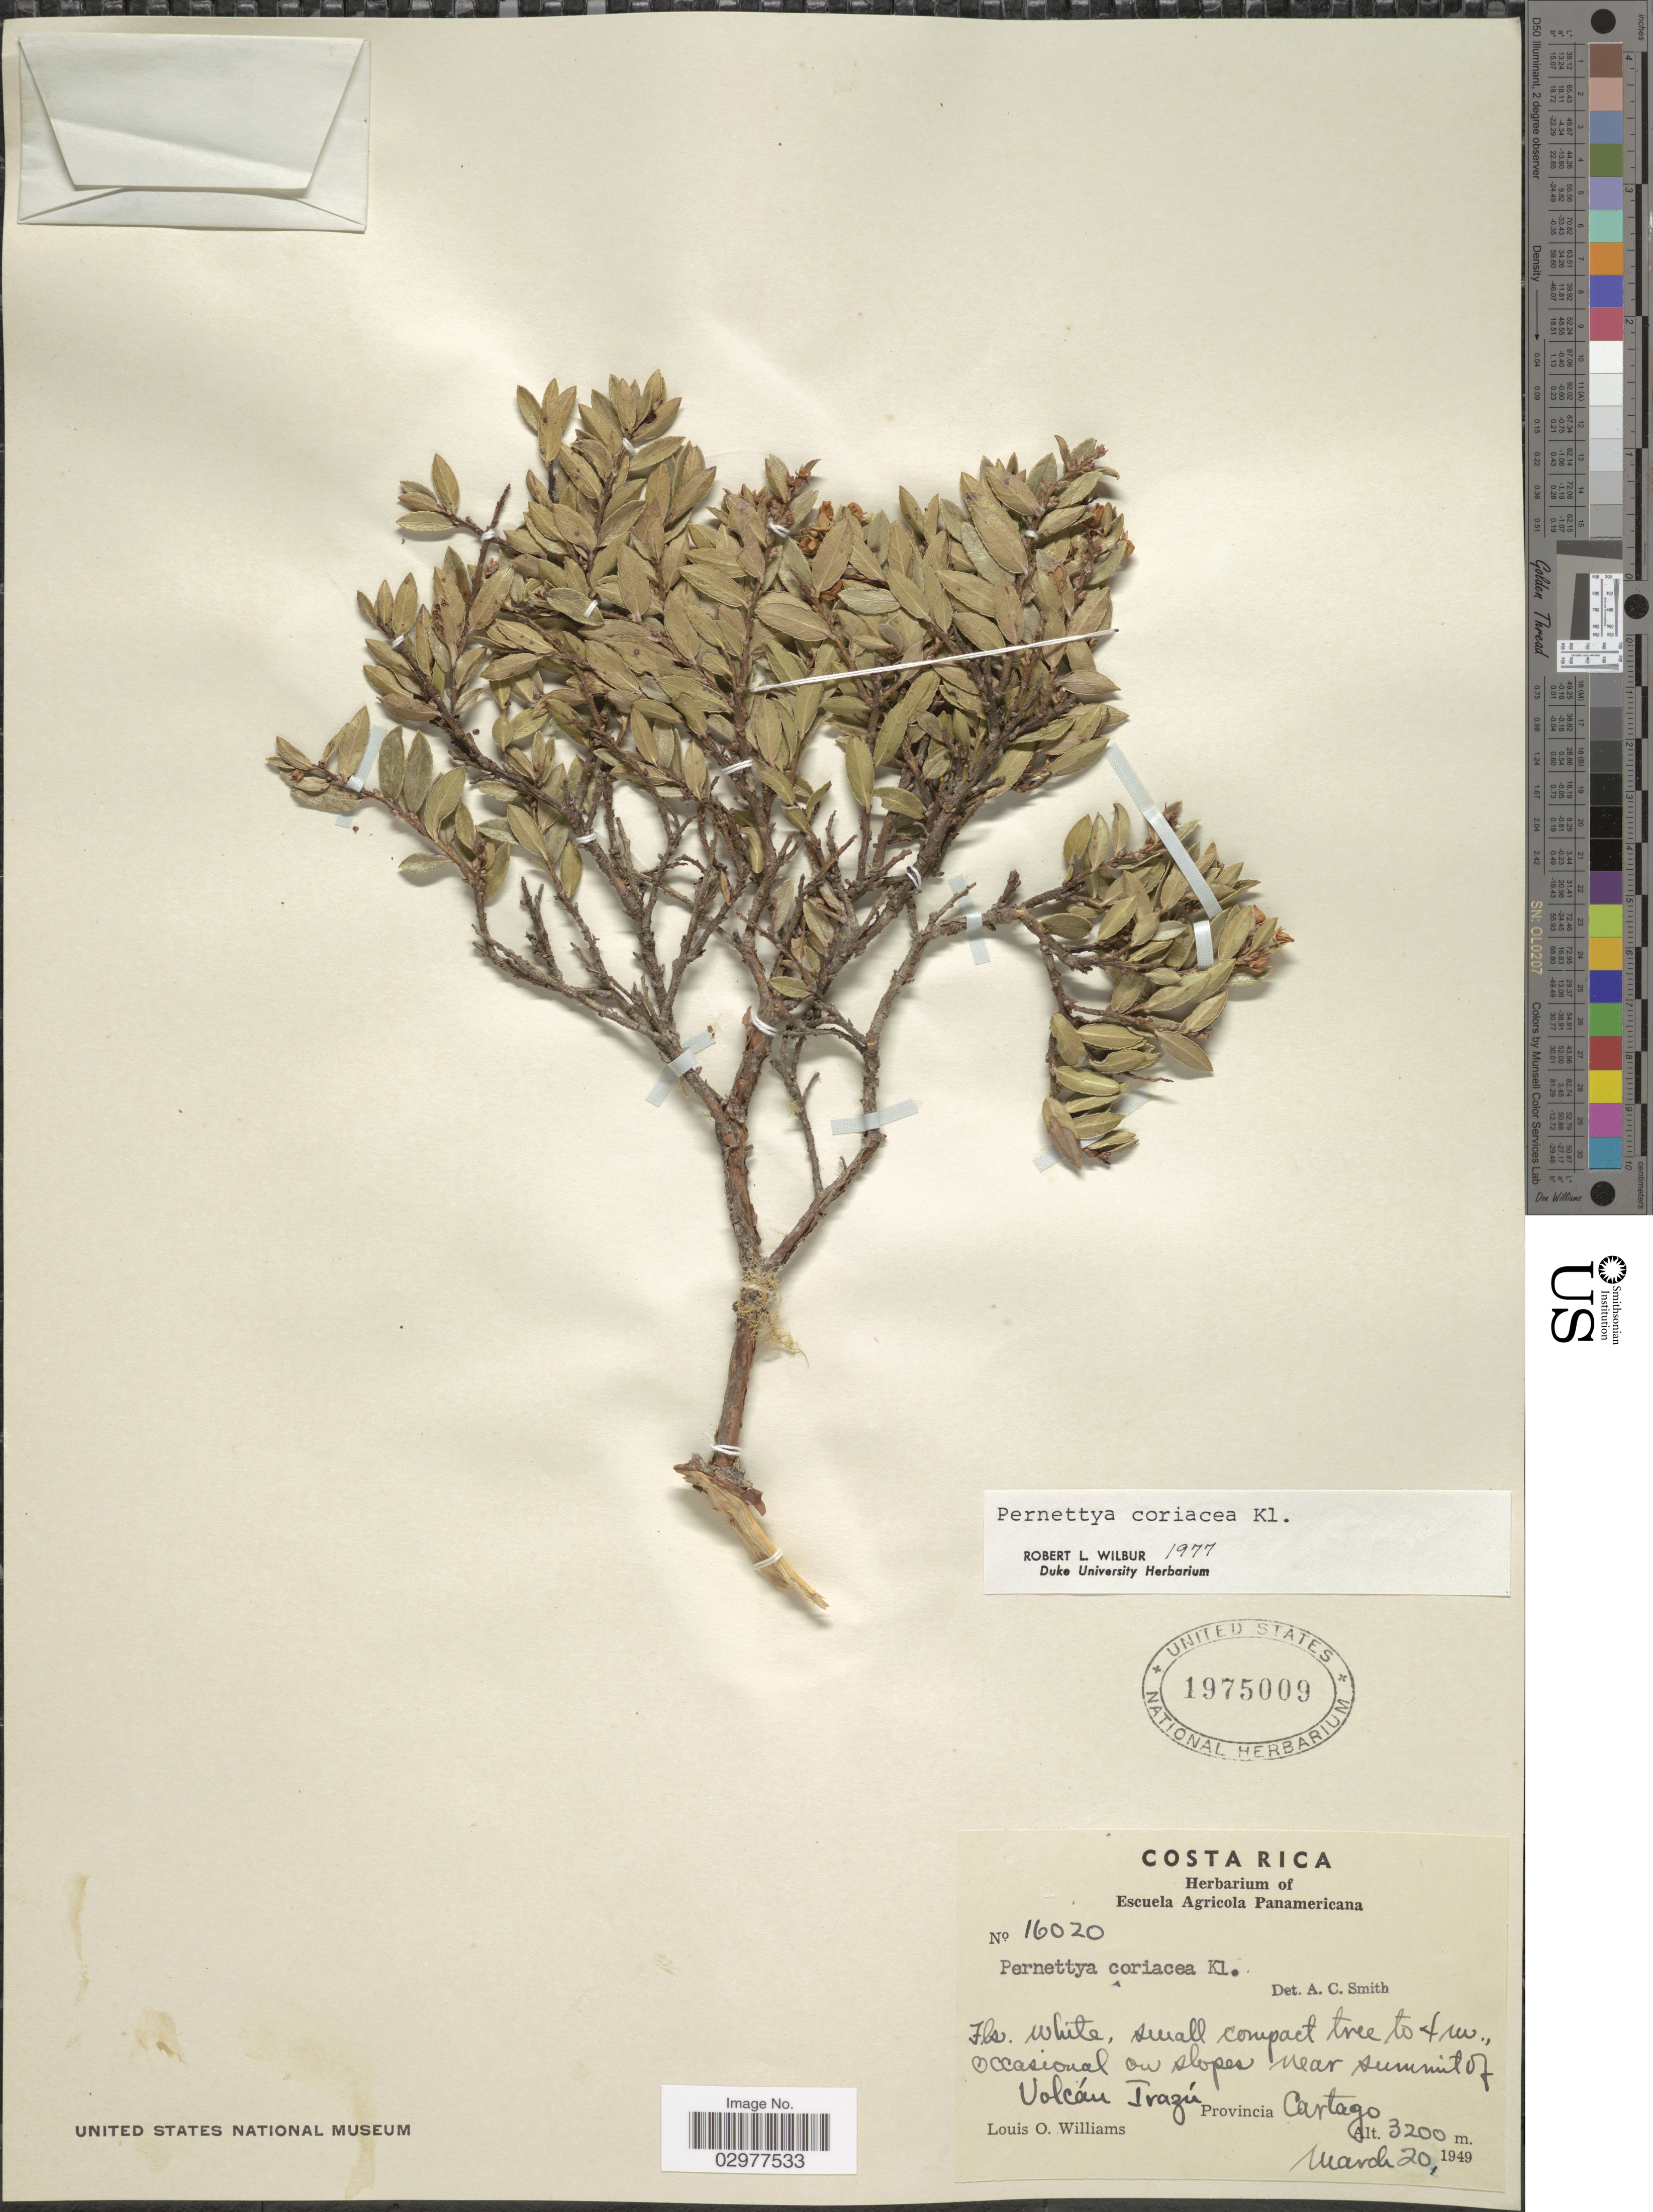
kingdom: Plantae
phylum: Tracheophyta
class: Magnoliopsida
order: Ericales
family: Ericaceae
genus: Pernettya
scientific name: Pernettya prostrata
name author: (Cav.) DC.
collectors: L. O. Williams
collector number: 16020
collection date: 1949-03-20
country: Costa Rica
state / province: Cartago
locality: Occasional on slopes near summit of Volcán Irazú.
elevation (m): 3200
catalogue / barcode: US 1975009